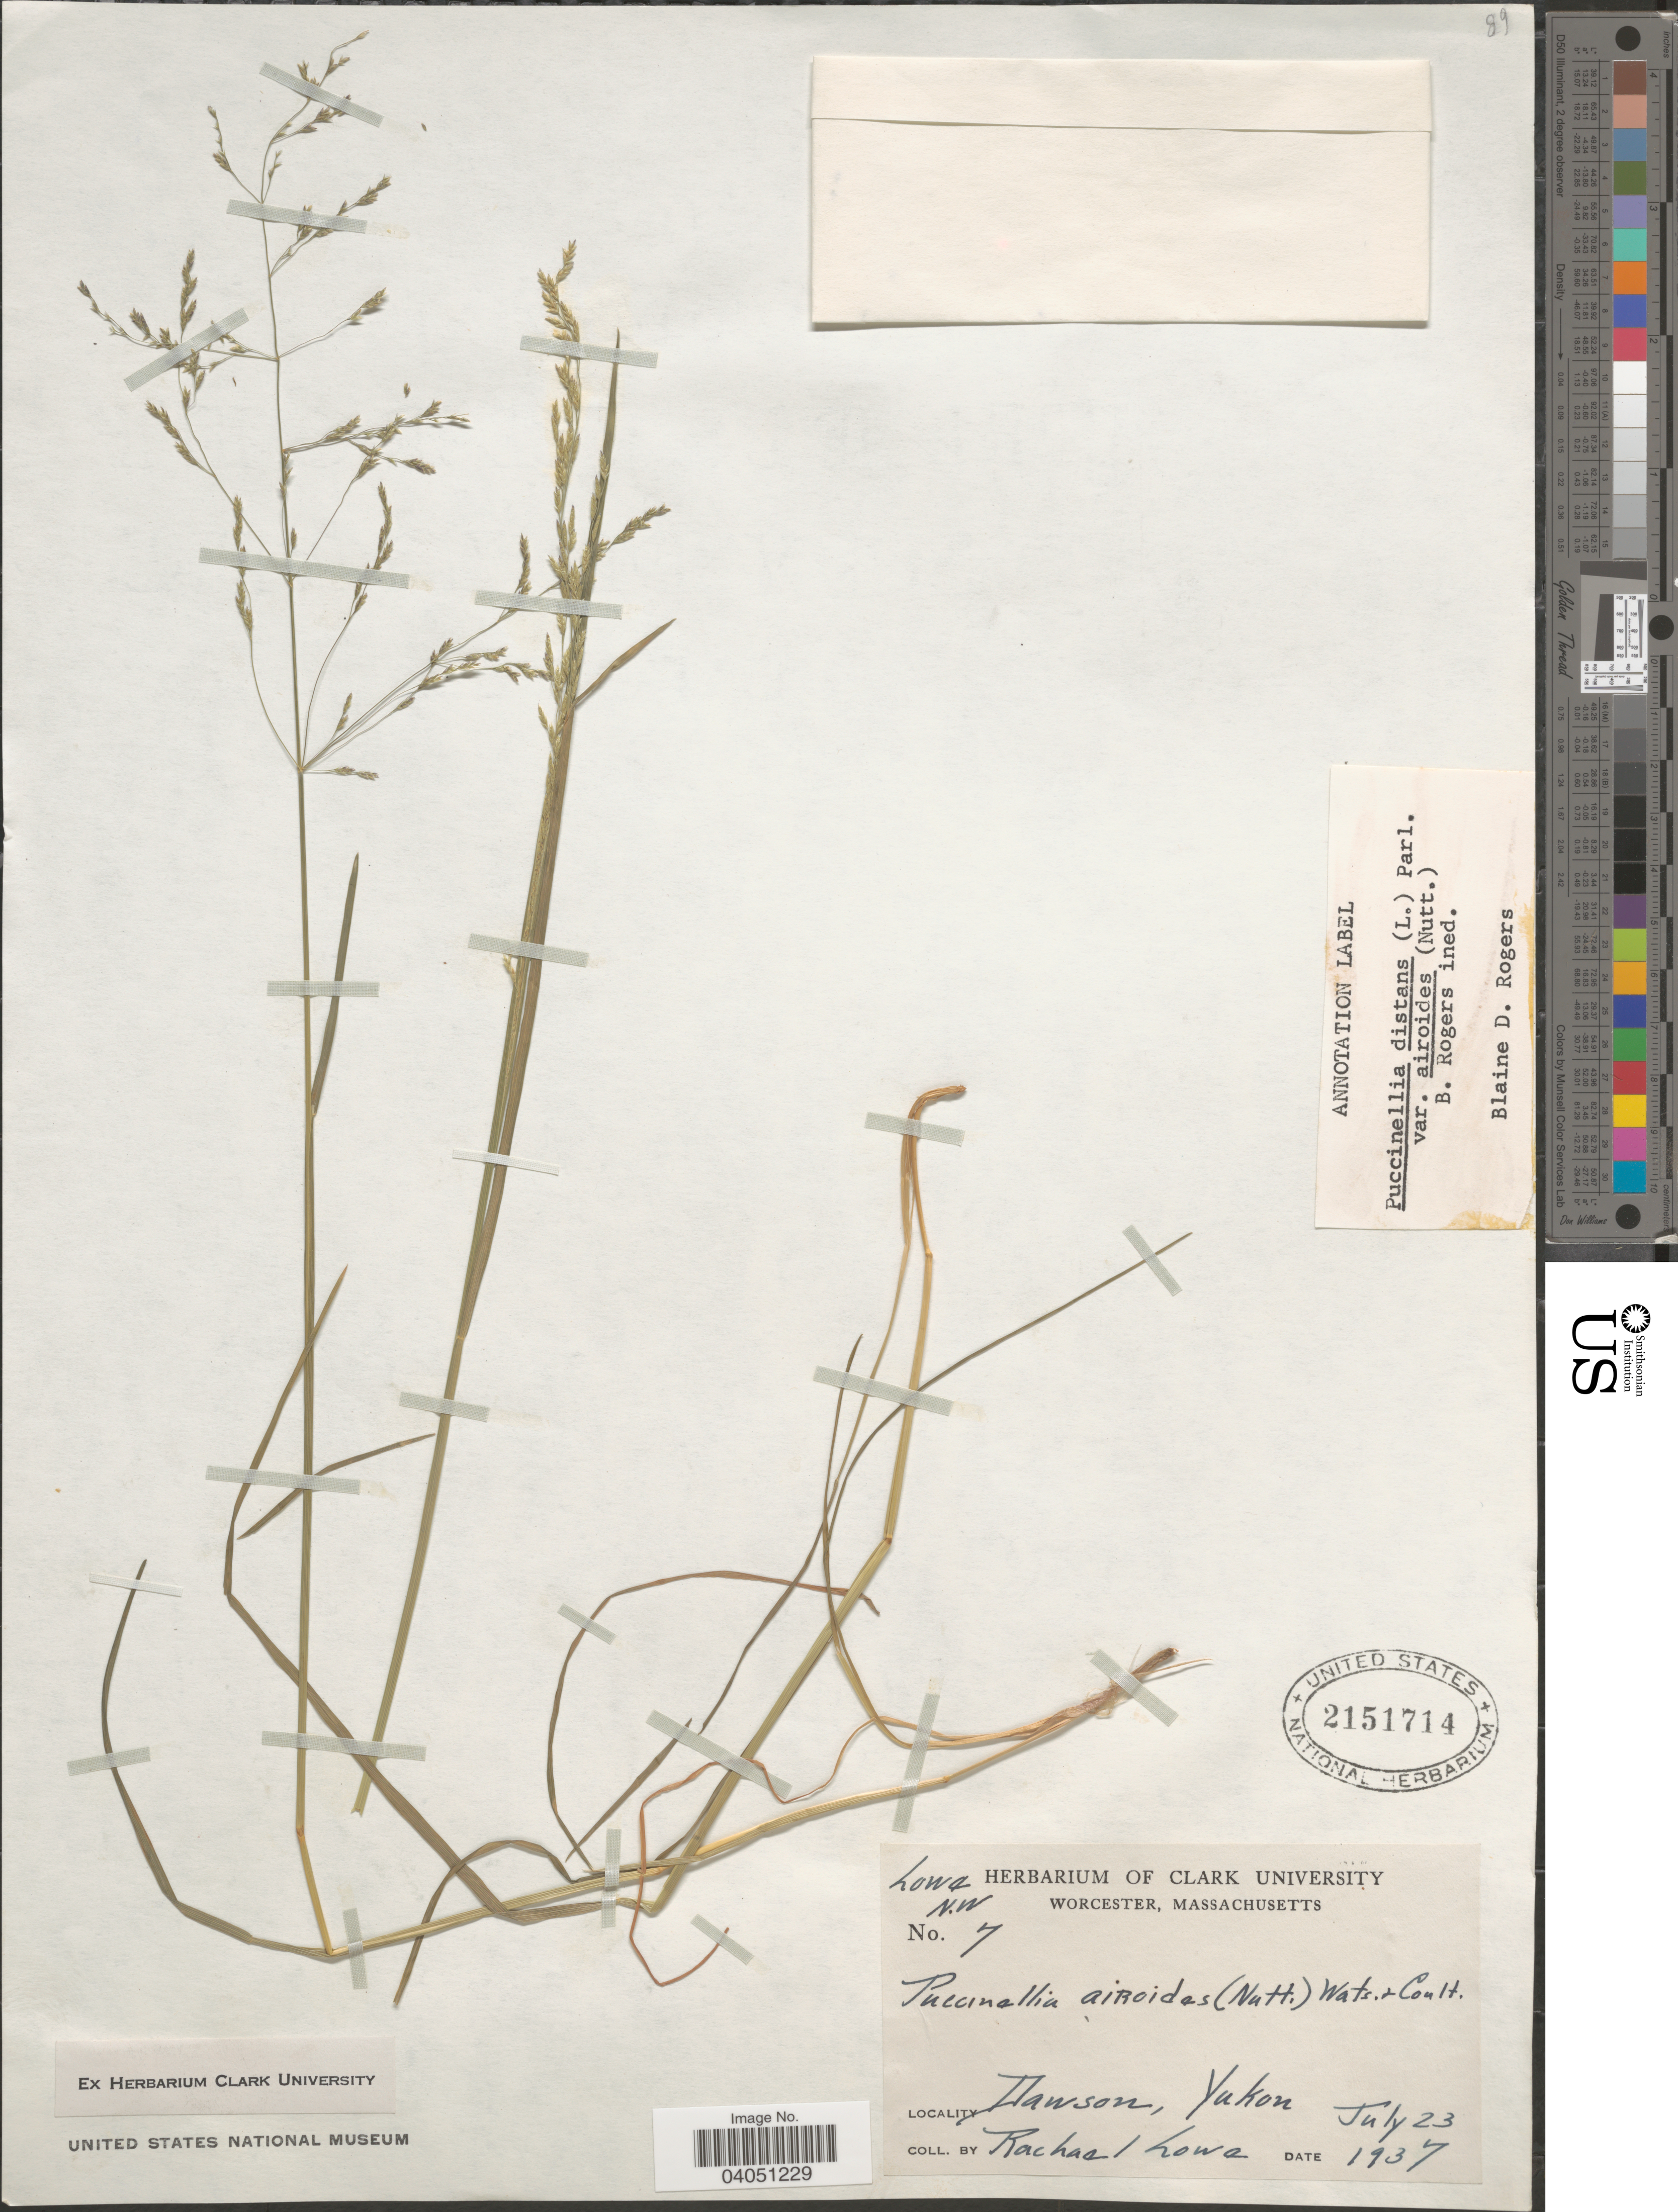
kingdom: Plantae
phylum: Tracheophyta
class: Liliopsida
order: Poales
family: Poaceae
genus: Puccinellia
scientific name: Puccinellia distans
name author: (Jacq.) Parl.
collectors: R. Lowe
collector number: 7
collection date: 1937-07-23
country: Canada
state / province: Yukon Territory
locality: Dawson, Yukon.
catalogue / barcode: US 2151714